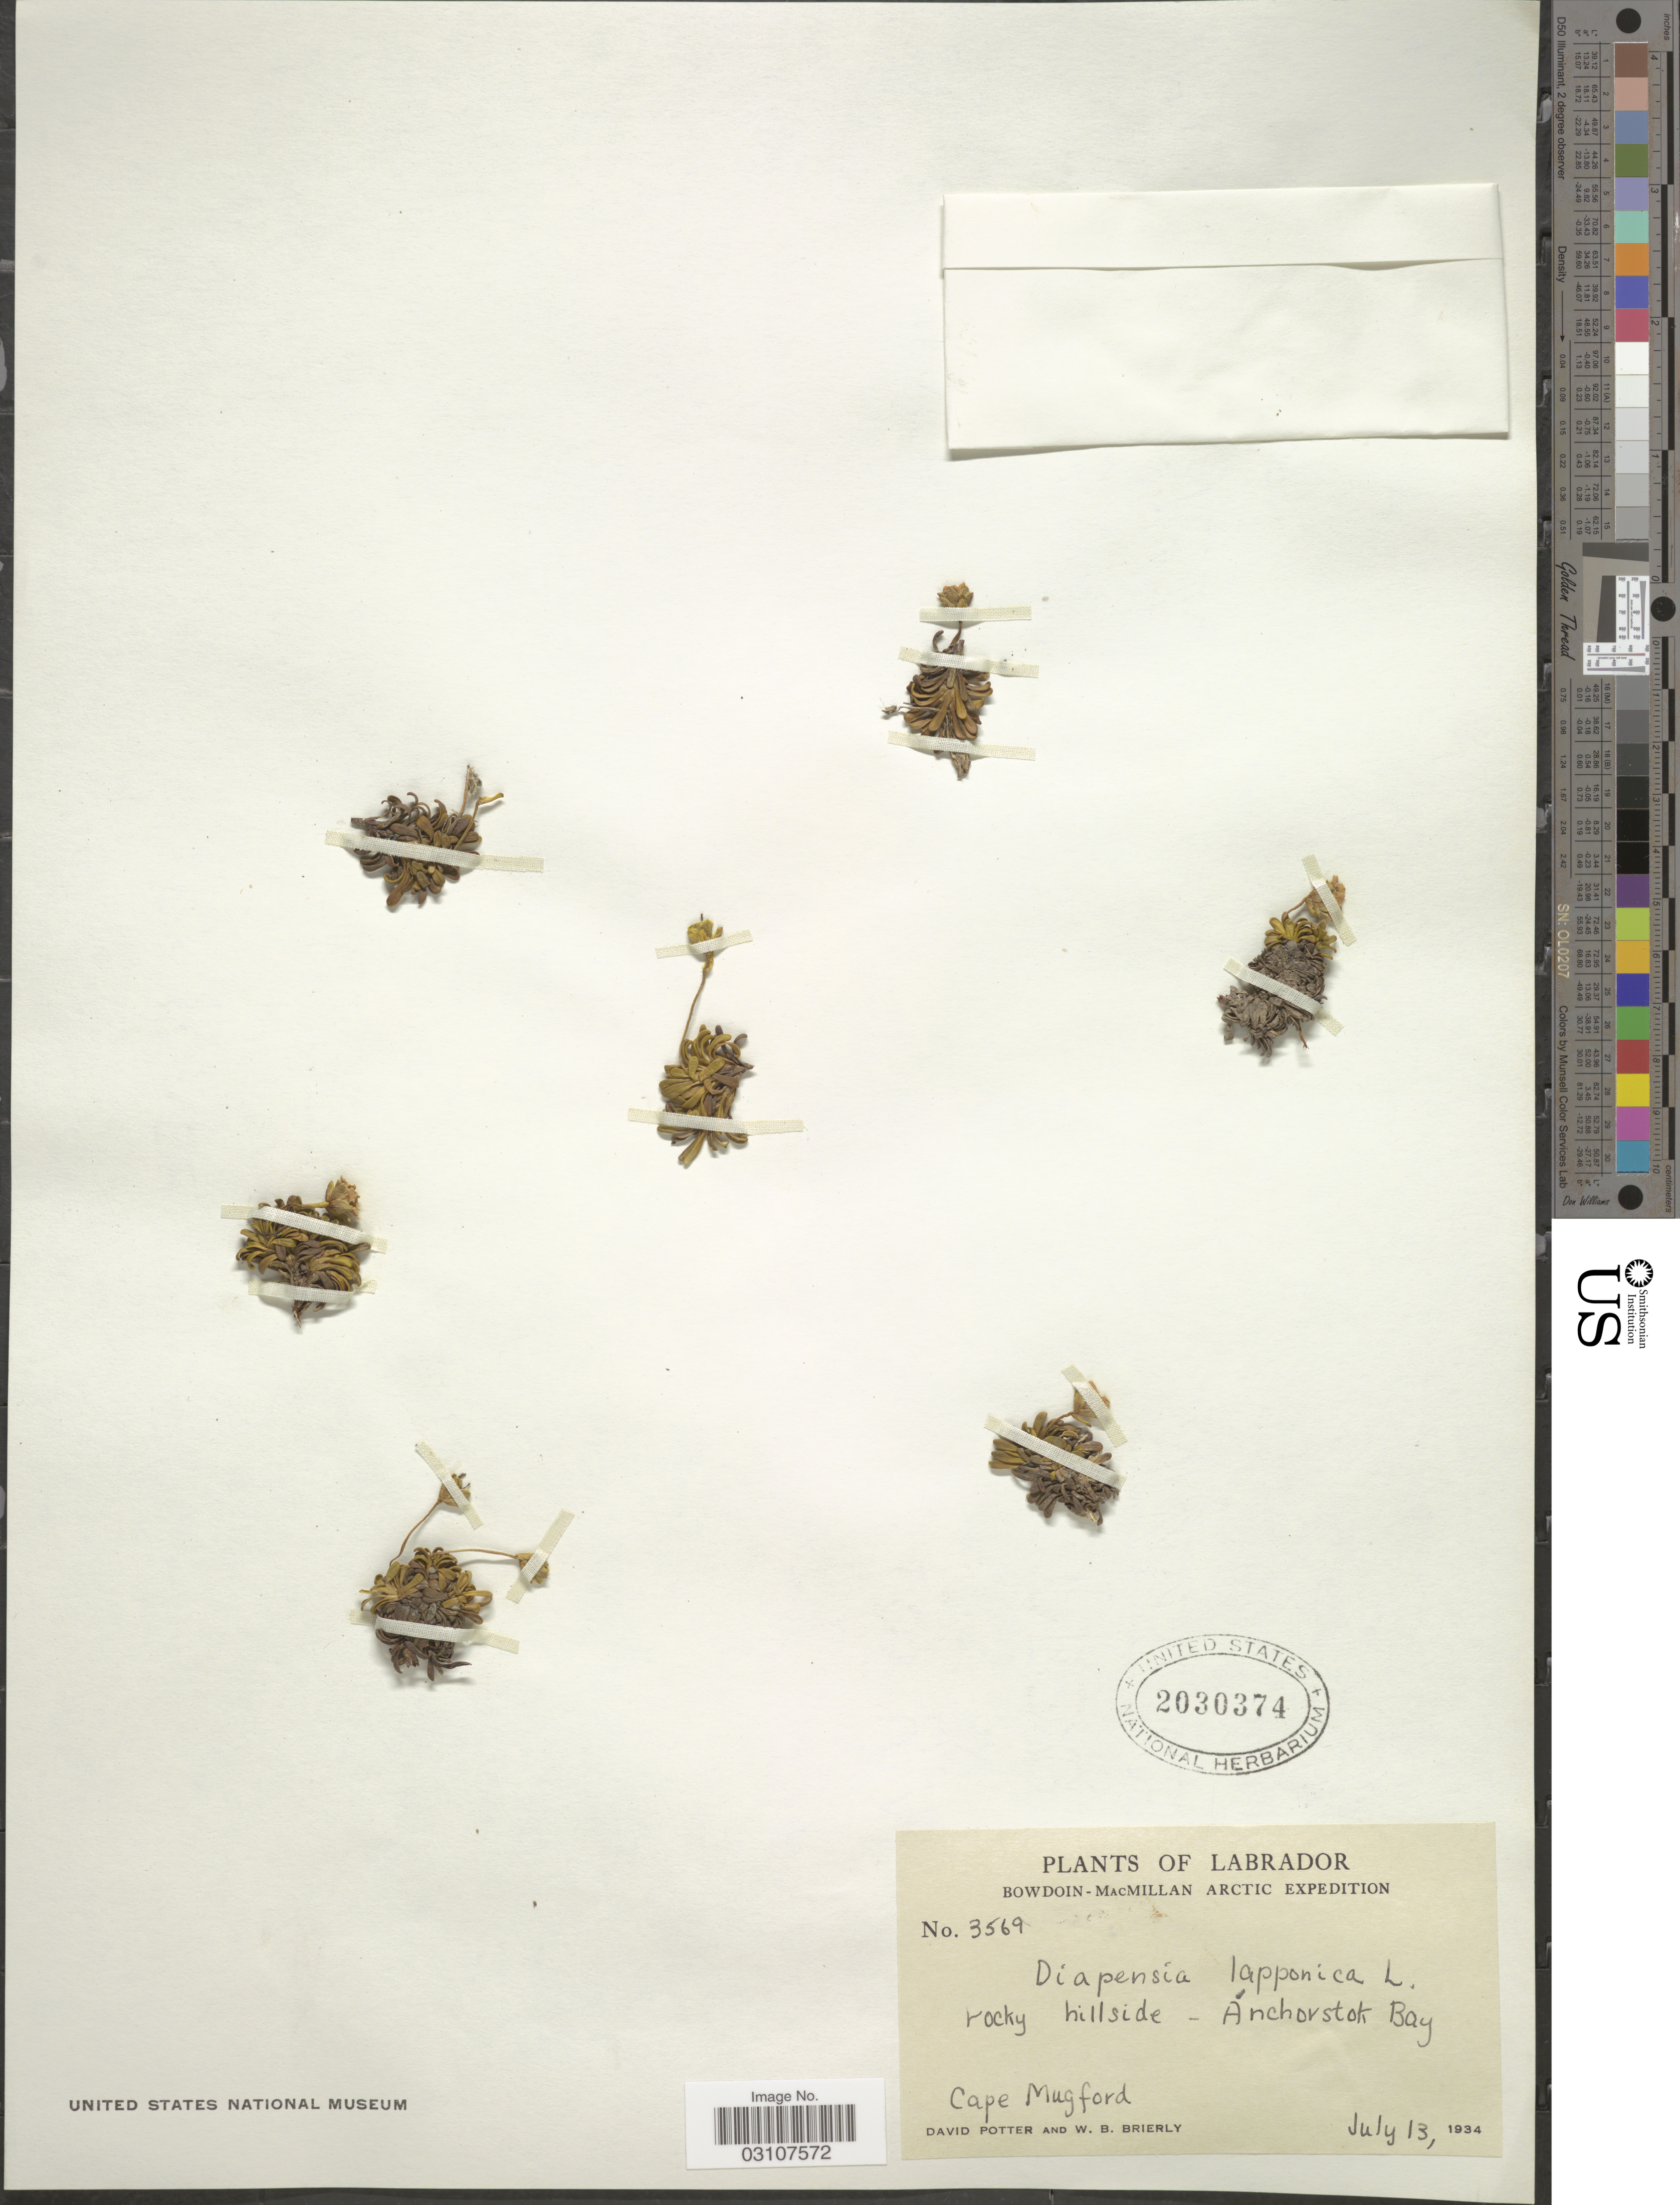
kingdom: Plantae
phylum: Tracheophyta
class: Magnoliopsida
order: Ericales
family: Diapensiaceae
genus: Diapensia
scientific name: Diapensia lapponica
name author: L.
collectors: D. Potter & W. Brierly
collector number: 3569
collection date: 1934-07-13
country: Canada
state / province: Newfoundland and Labrador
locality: Labrador. Anchorstok Bay. Cape Mugford.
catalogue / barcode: US 2030374